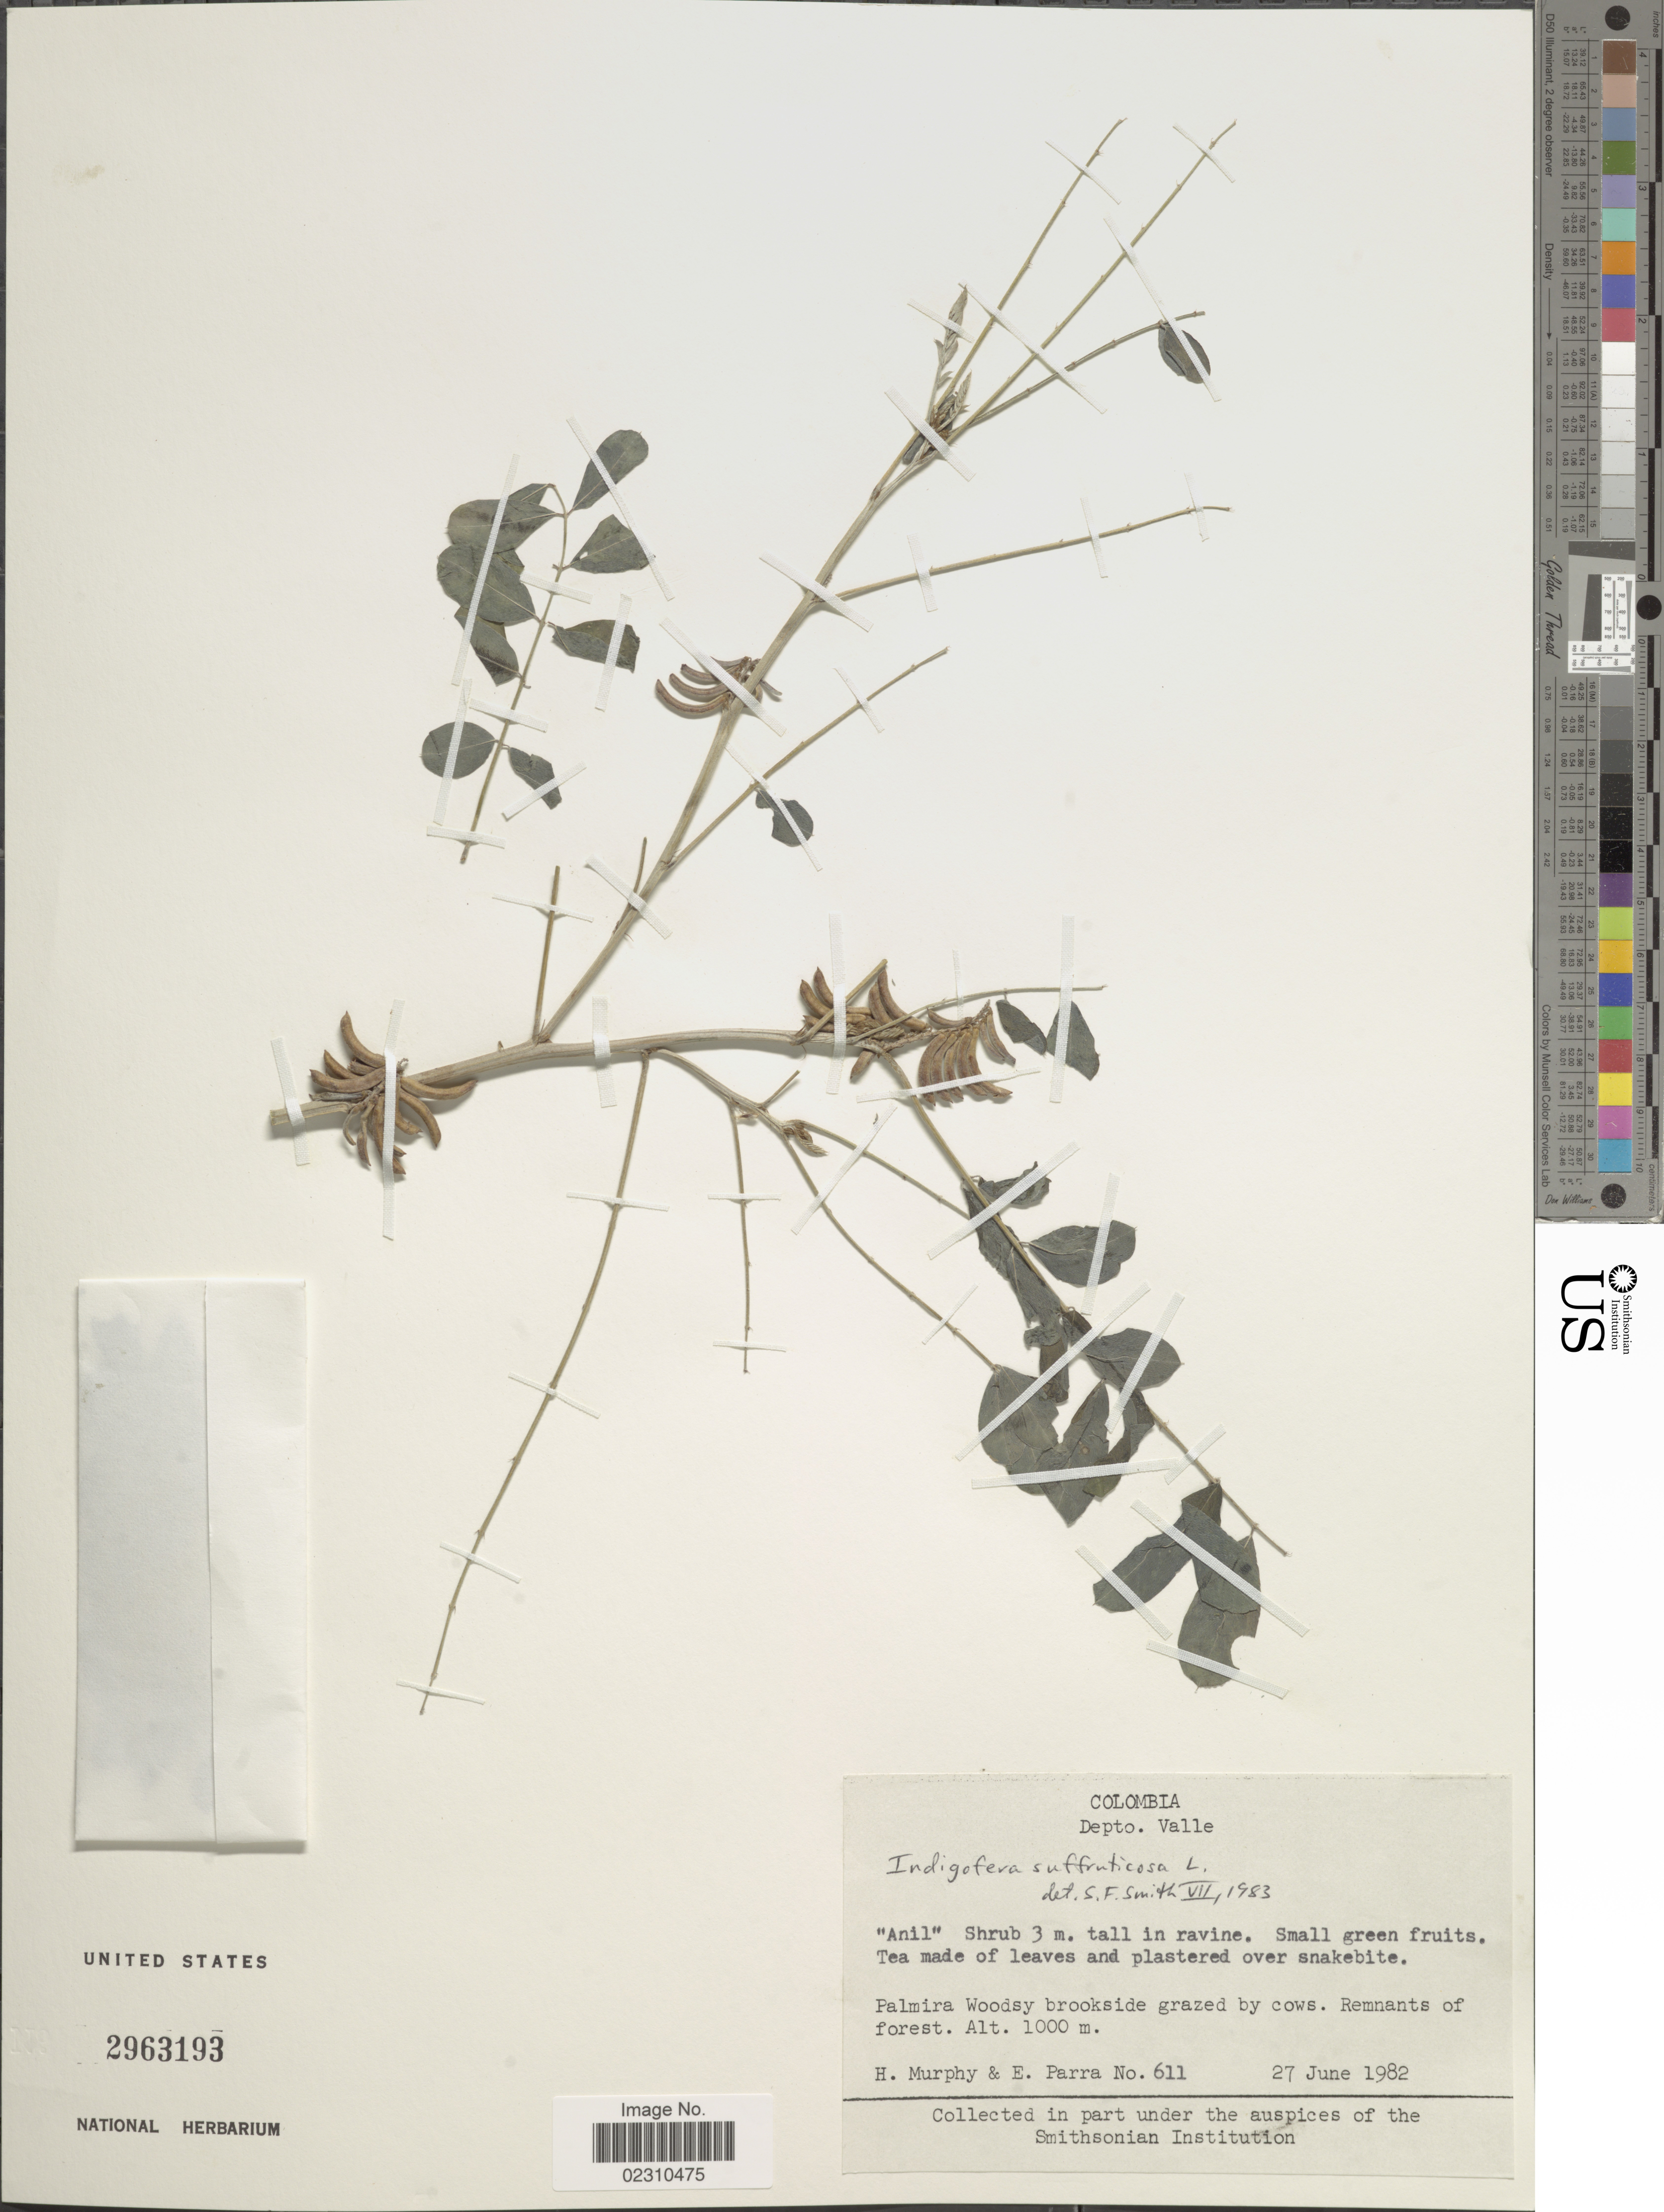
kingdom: Plantae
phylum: Tracheophyta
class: Magnoliopsida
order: Fabales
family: Fabaceae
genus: Indigofera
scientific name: Indigofera suffruticosa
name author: Mill.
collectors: H. Murphy & E. Parra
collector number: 611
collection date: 1982-06-27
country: Colombia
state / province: Valle del Cauca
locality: Depto. Valle. Palmira Woodsy brookside grazed by cows.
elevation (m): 1000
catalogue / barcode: US 2963193